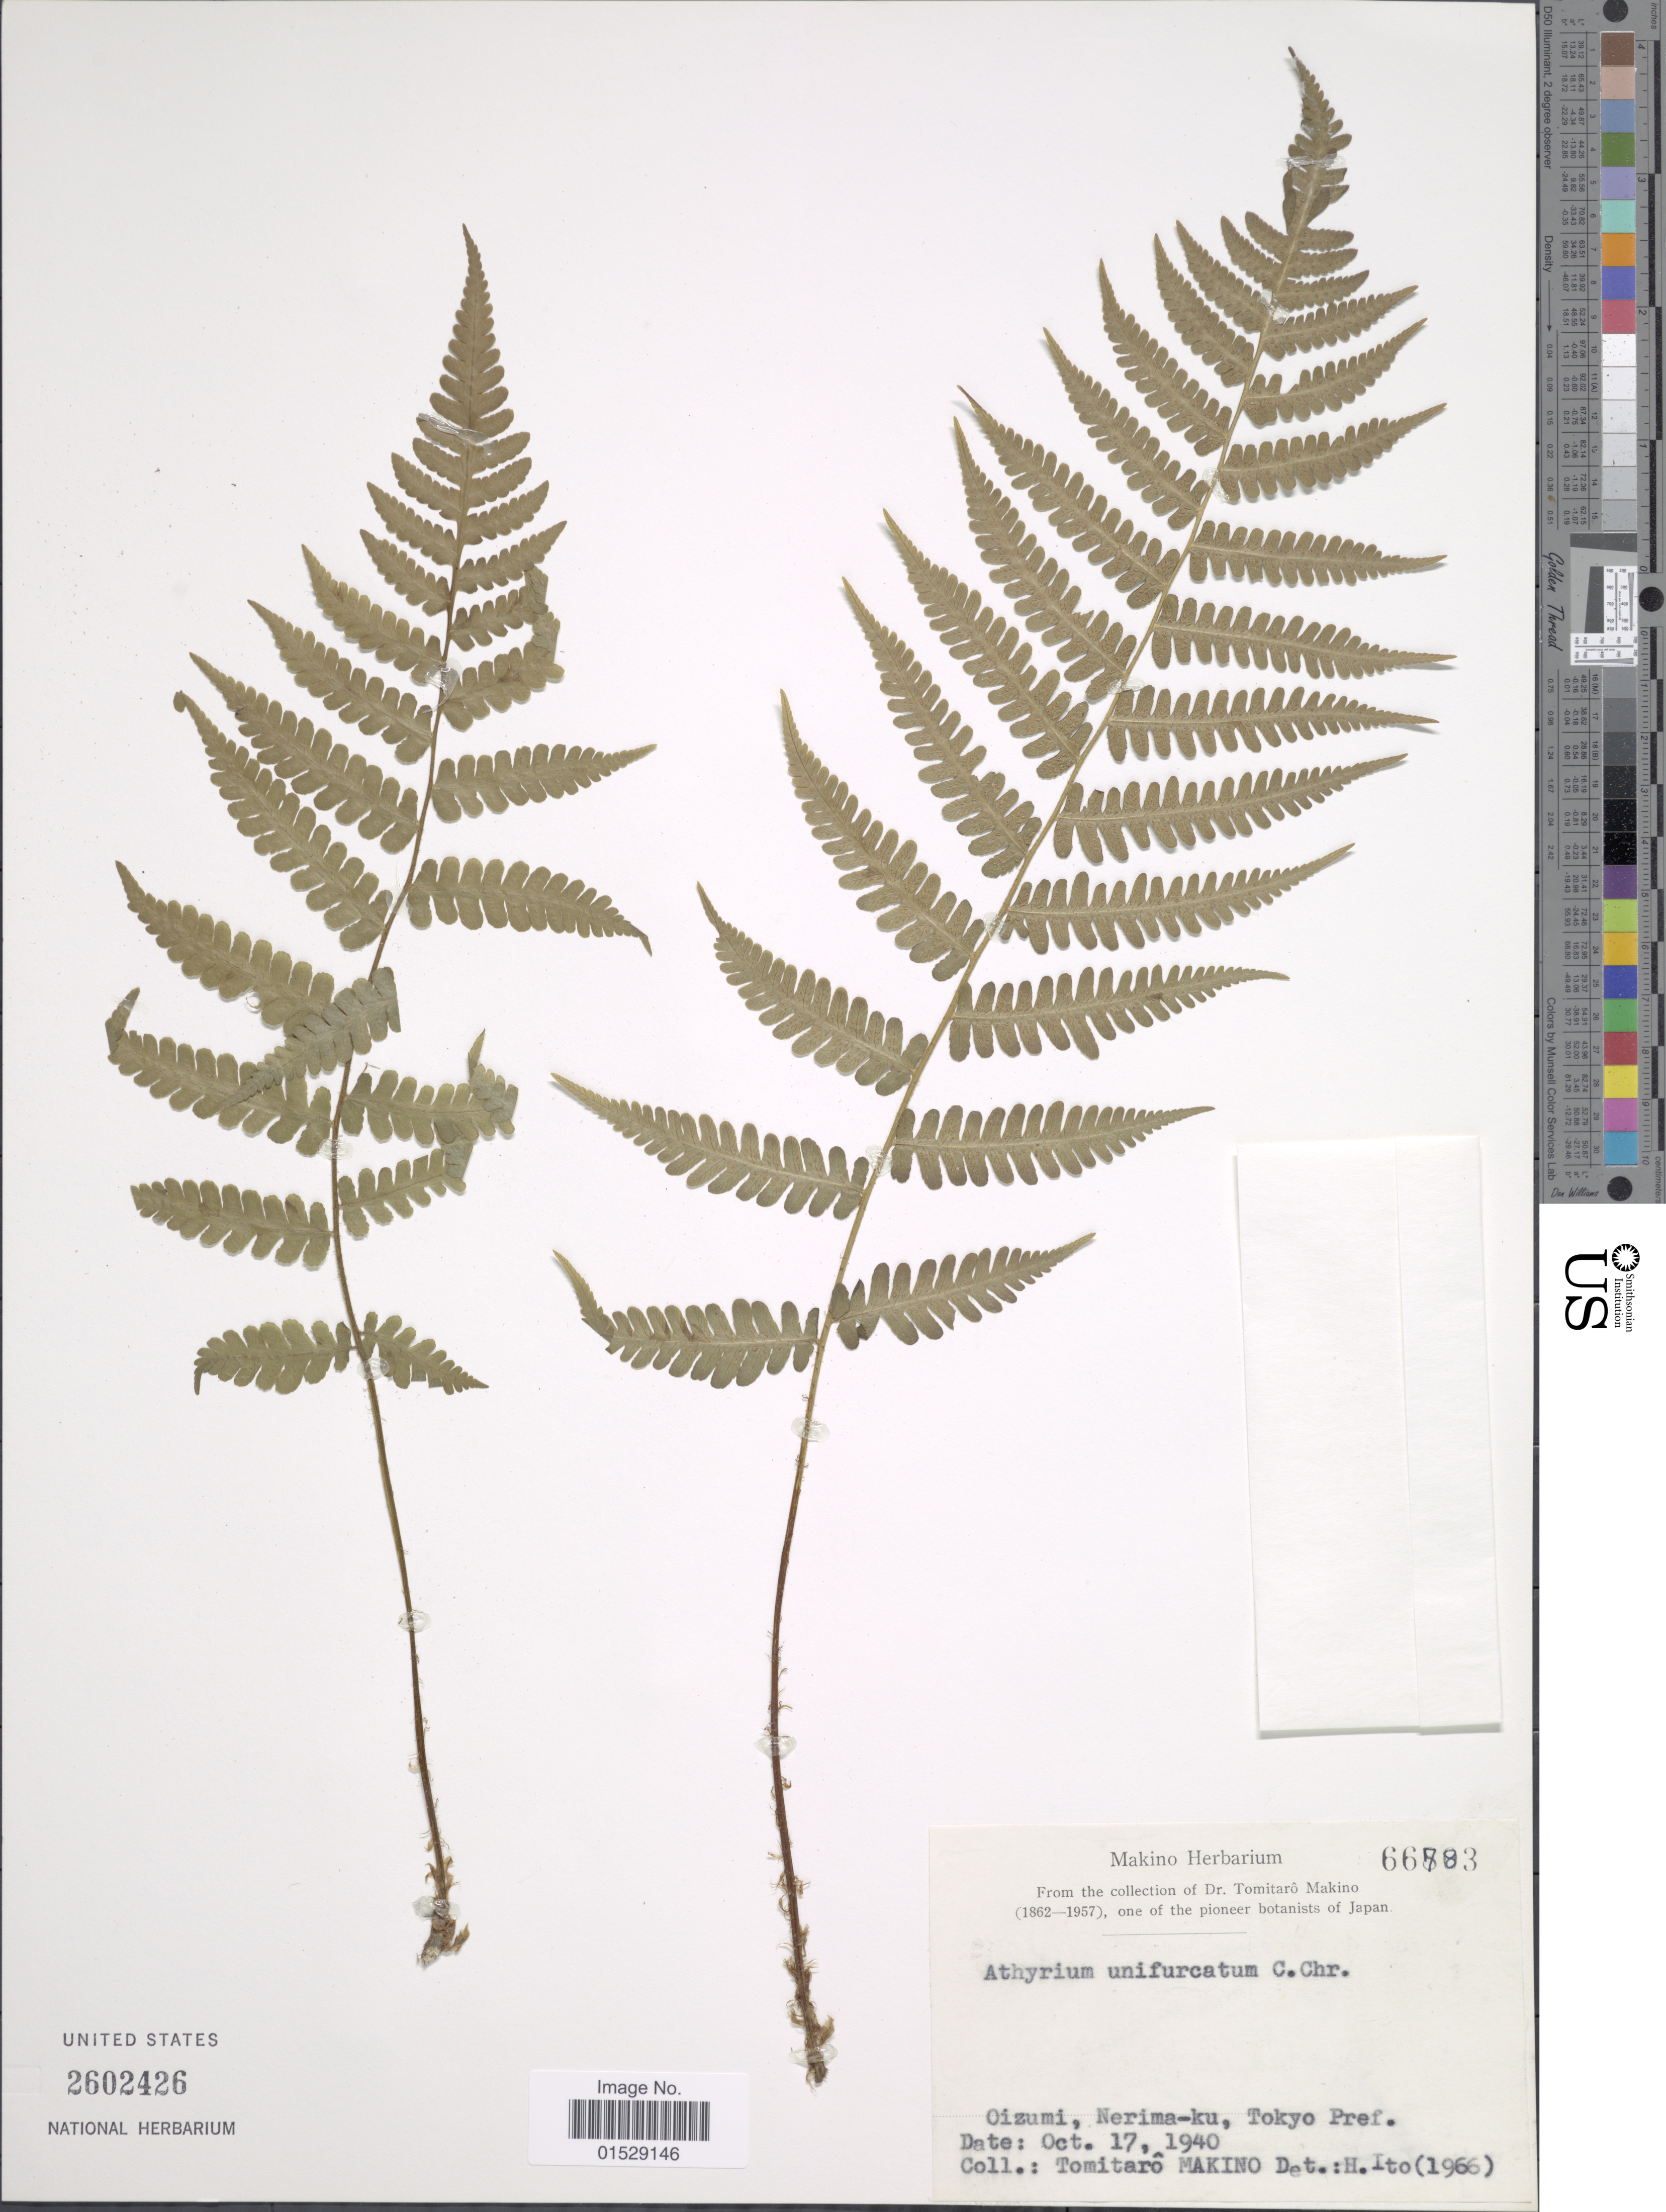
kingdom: Plantae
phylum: Tracheophyta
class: Polypodiopsida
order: Polypodiales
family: Athyriaceae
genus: Deparia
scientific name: Deparia unifurcata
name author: (Baker) M. Kato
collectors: T. Makino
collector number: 66703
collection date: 1940-10-17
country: Japan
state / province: Tokyo, Federal City of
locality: Oizumi, Nerima-ku, Tokyo Pref.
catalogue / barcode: US 2602426